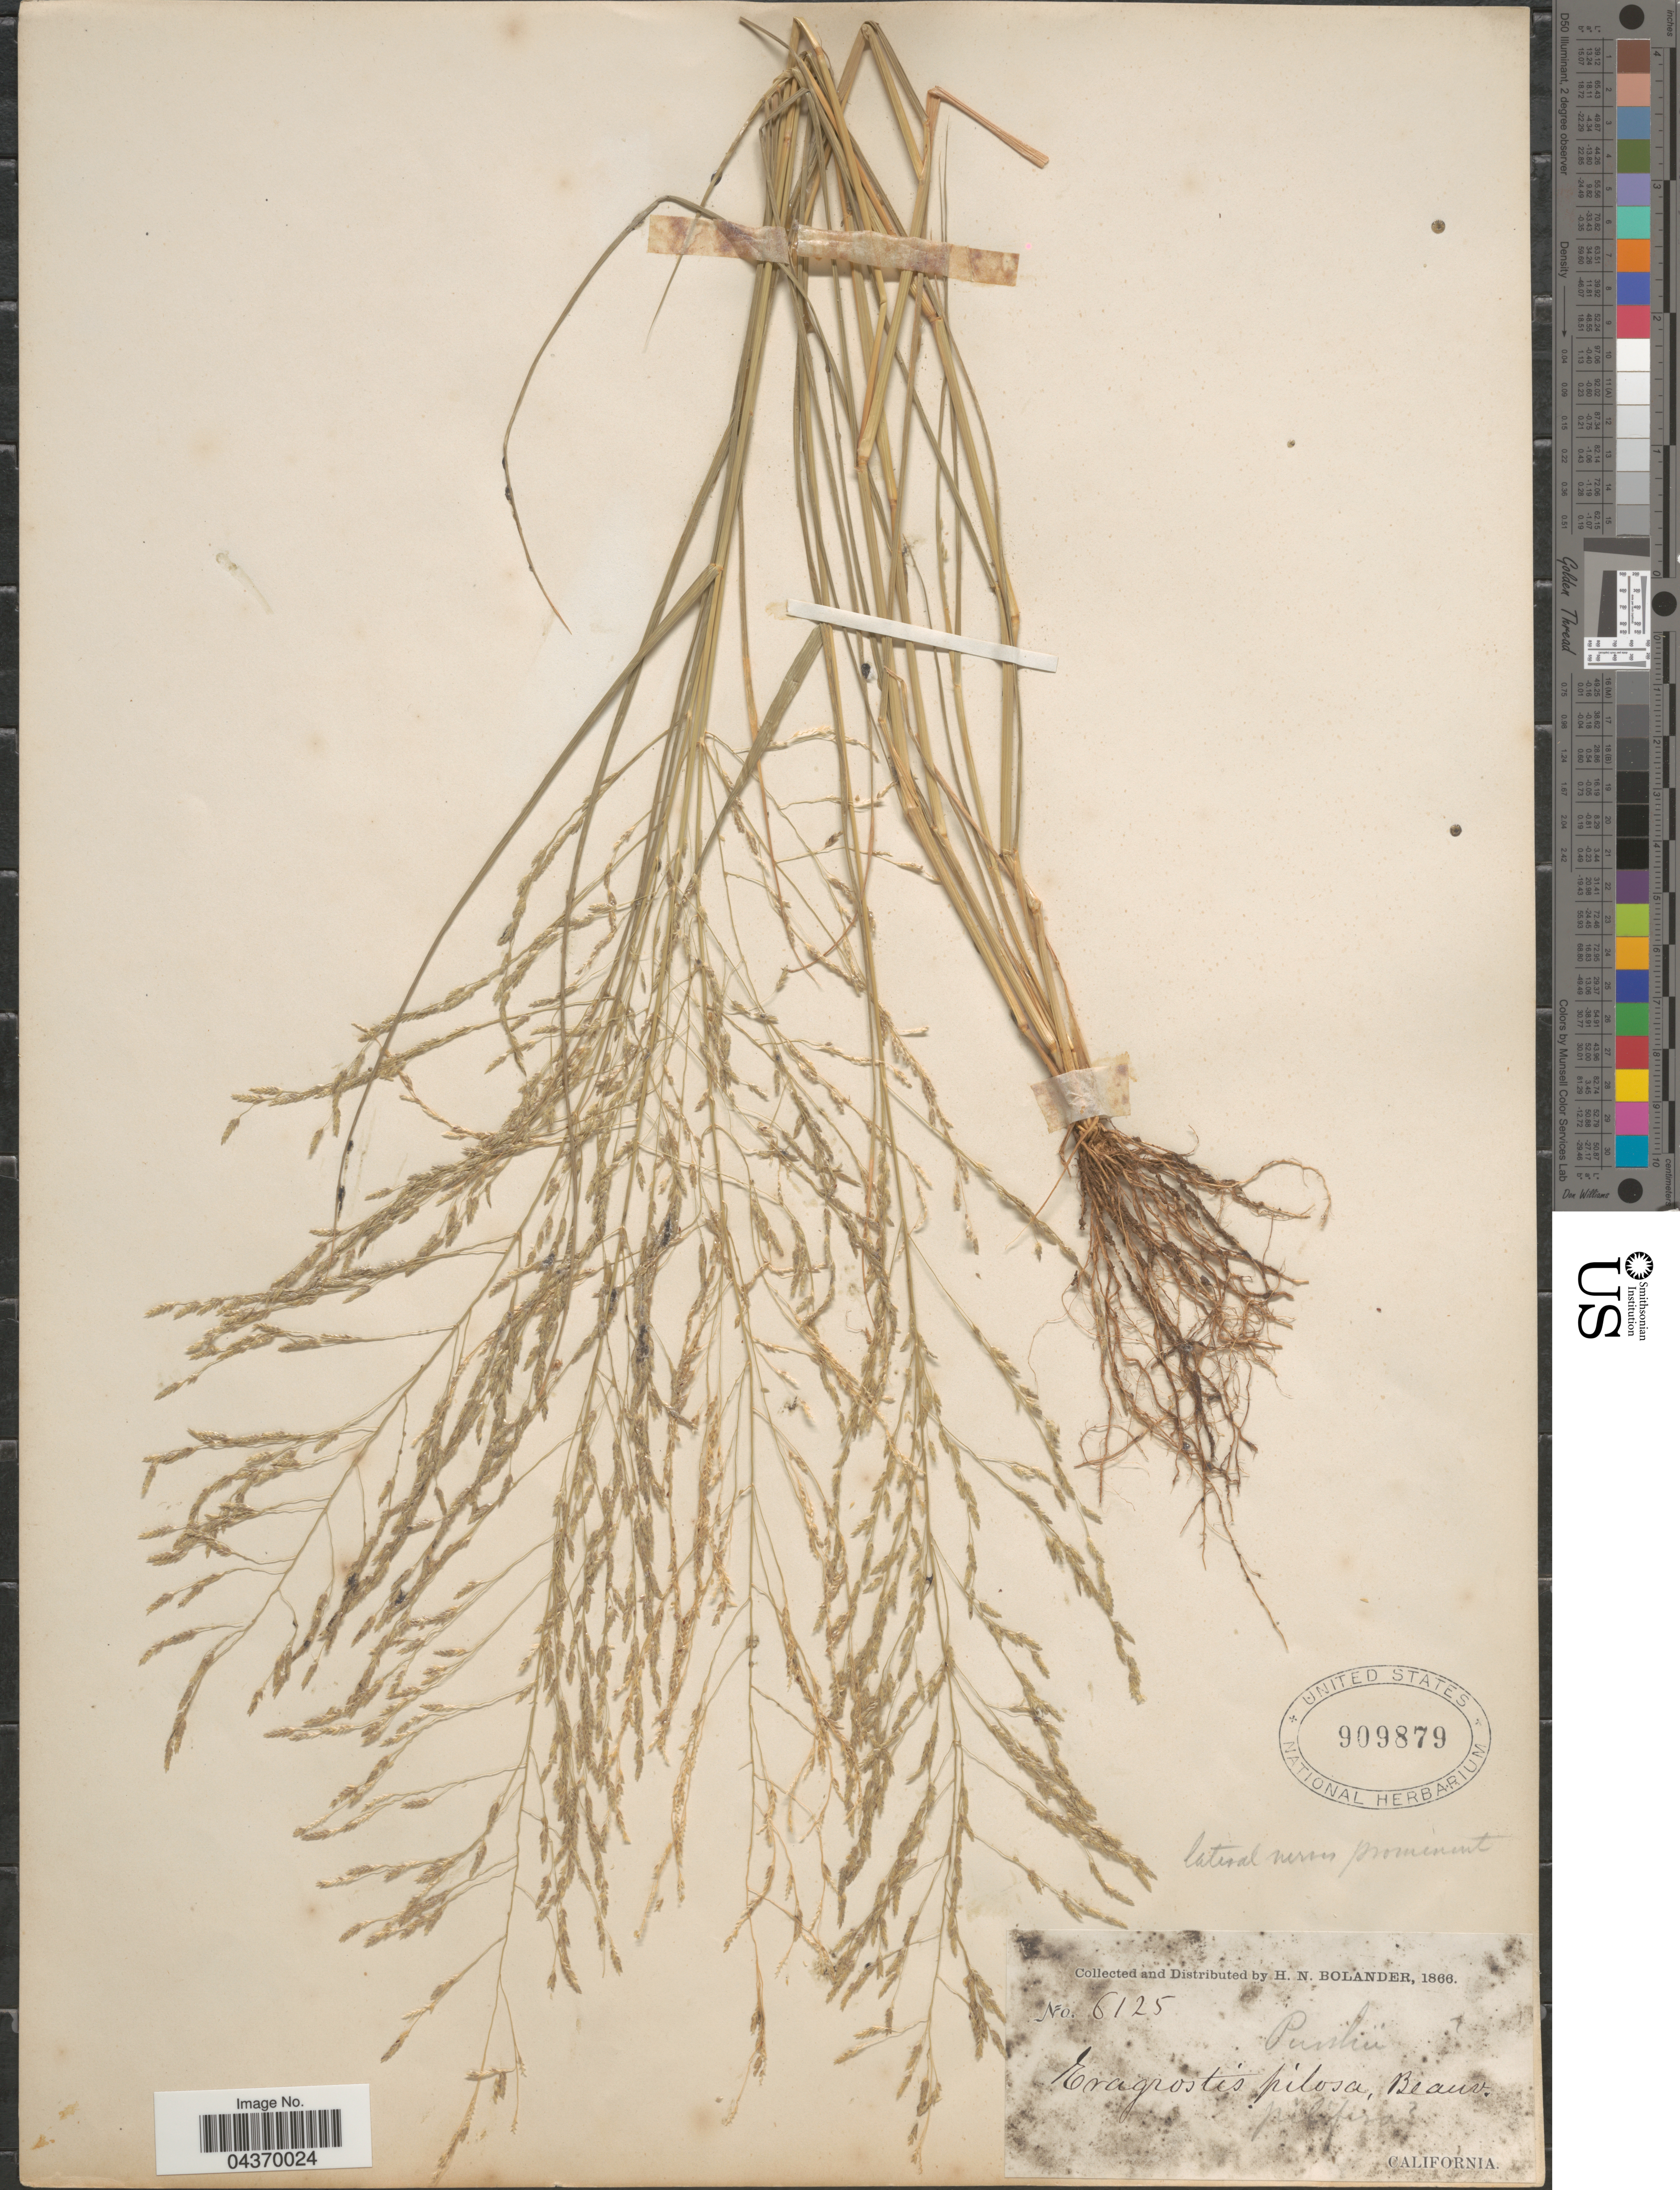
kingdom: Plantae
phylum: Tracheophyta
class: Liliopsida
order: Poales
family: Poaceae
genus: Eragrostis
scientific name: Eragrostis pectinacea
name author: (Michx.) Nees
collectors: H. Bolander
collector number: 6125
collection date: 1866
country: United States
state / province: California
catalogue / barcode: US 909879